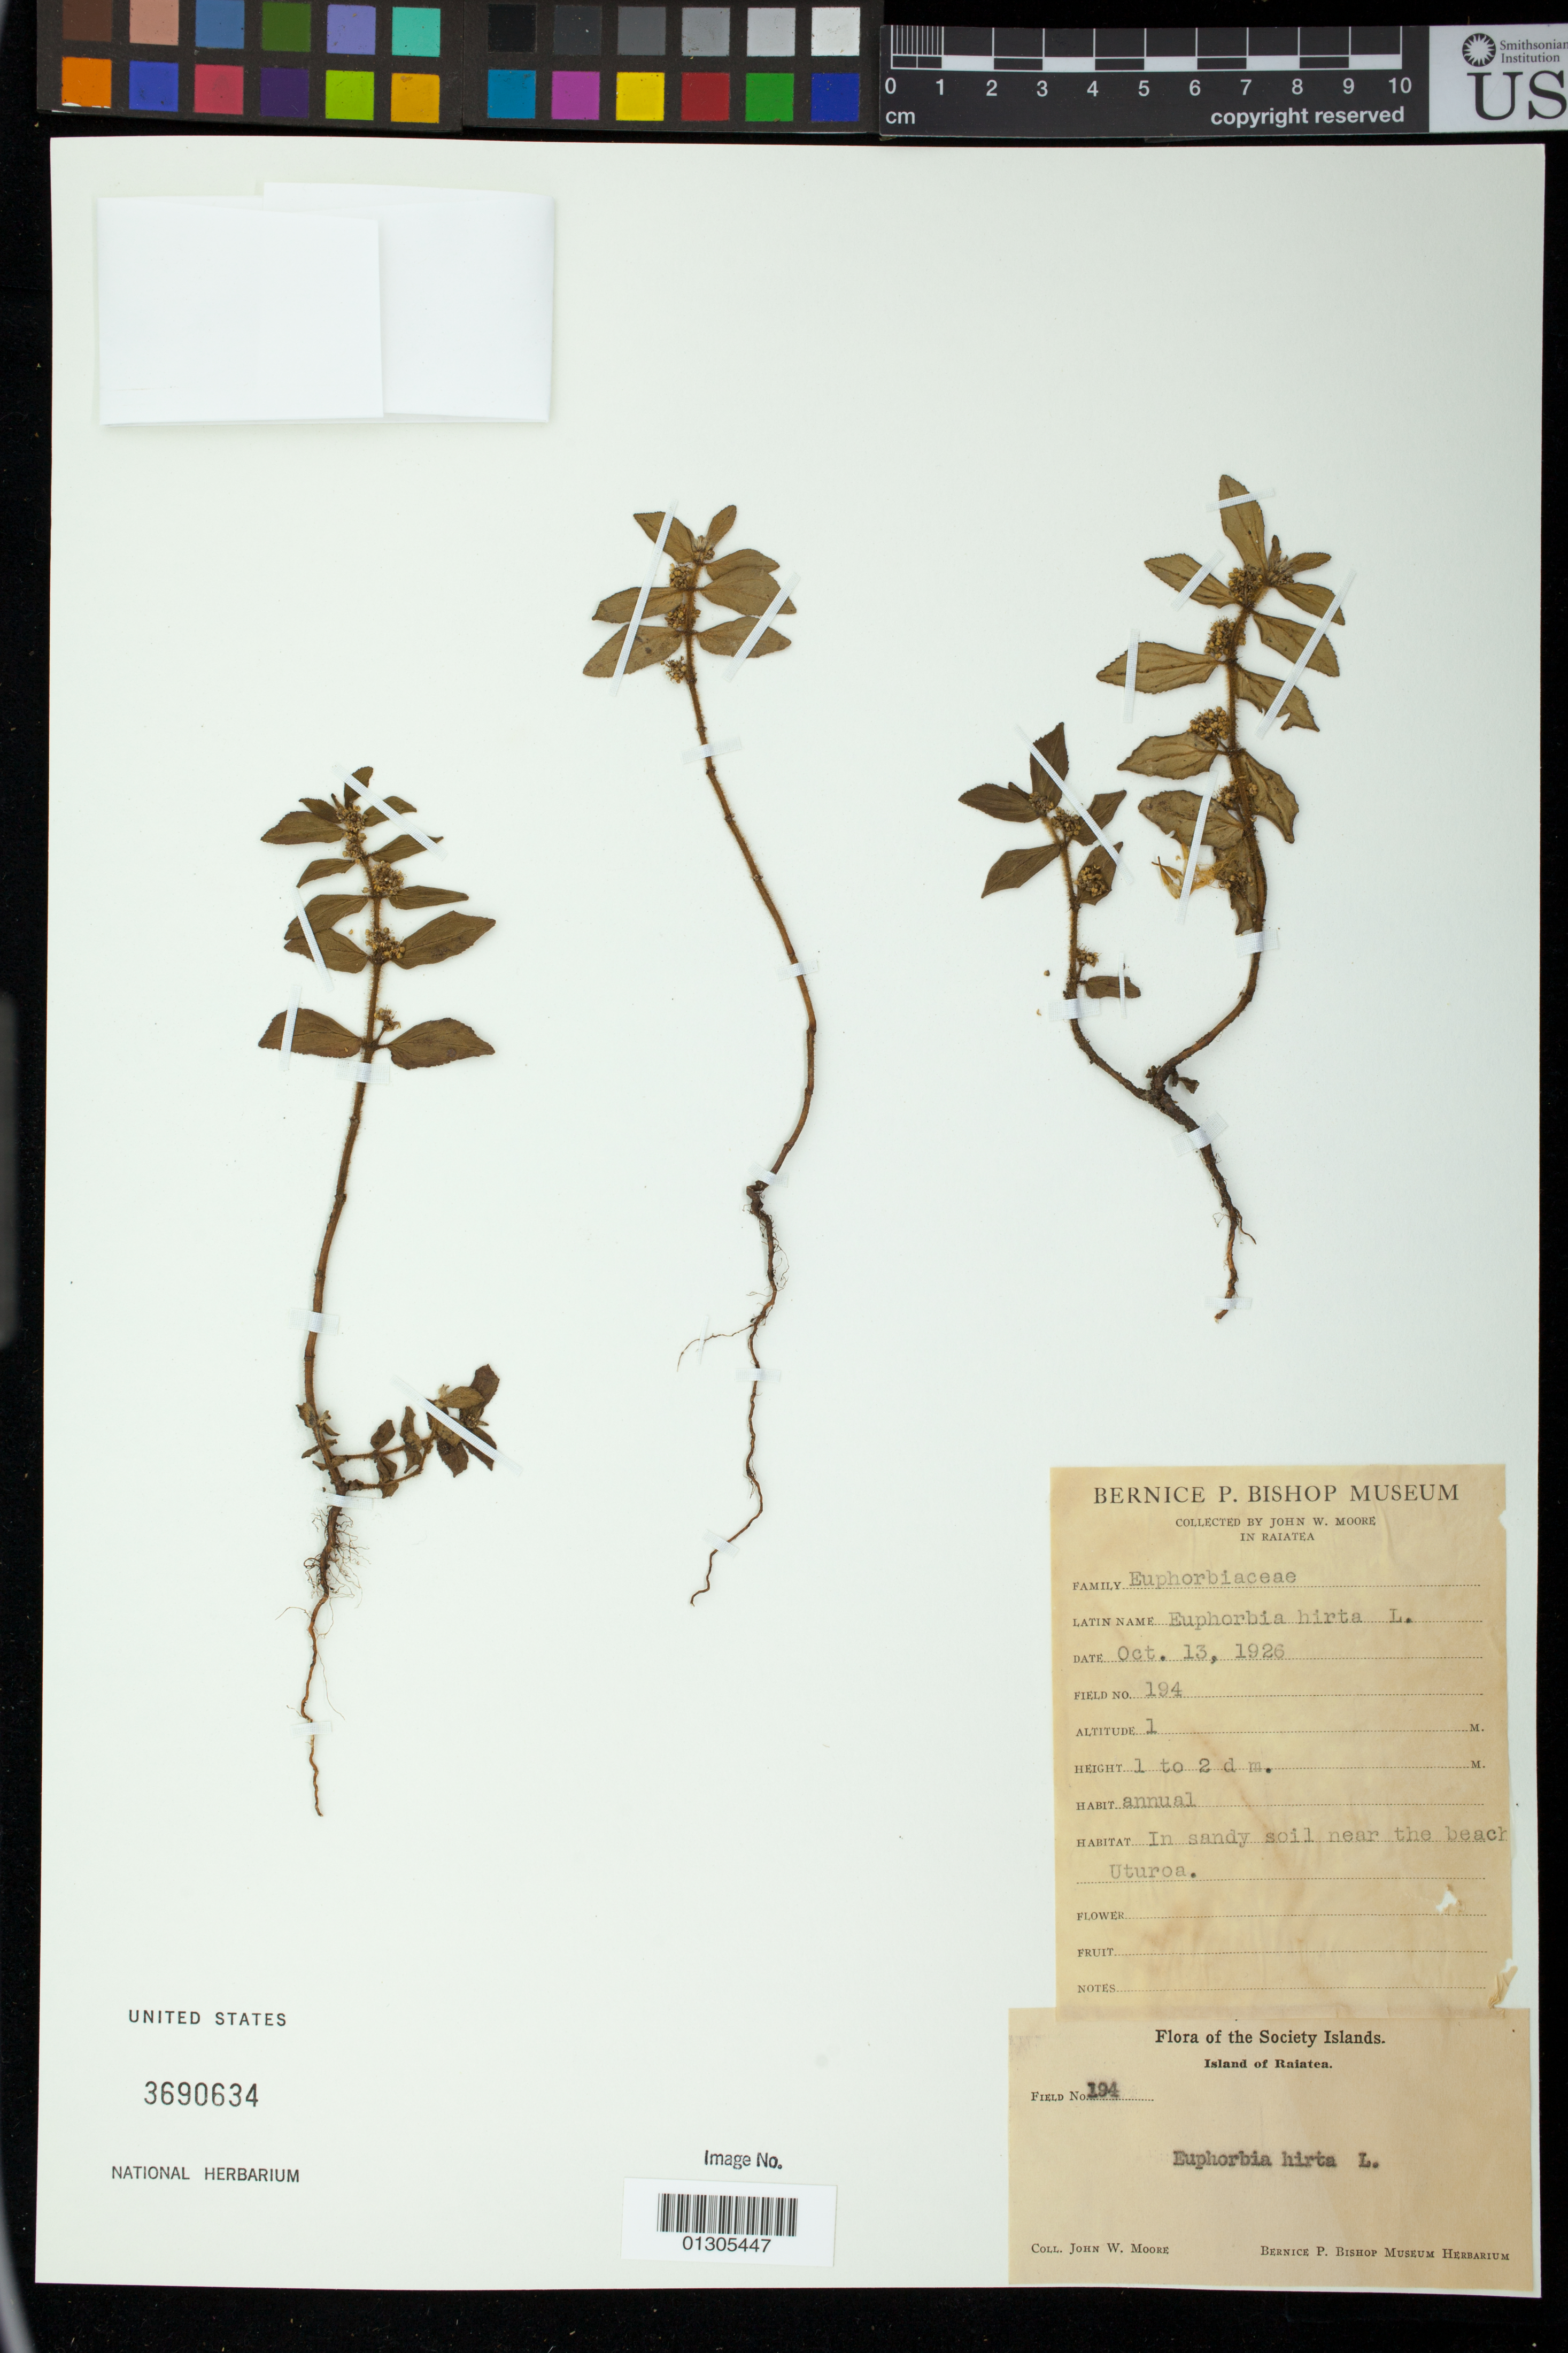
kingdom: Plantae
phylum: Tracheophyta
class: Magnoliopsida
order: Malpighiales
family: Euphorbiaceae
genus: Euphorbia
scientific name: Euphorbia hirta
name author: L.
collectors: J. Moore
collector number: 194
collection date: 1926-10-13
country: French Polynesia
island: Raiatea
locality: Island of Raiatea; near the beach Uturoa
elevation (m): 1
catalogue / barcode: US 3690634